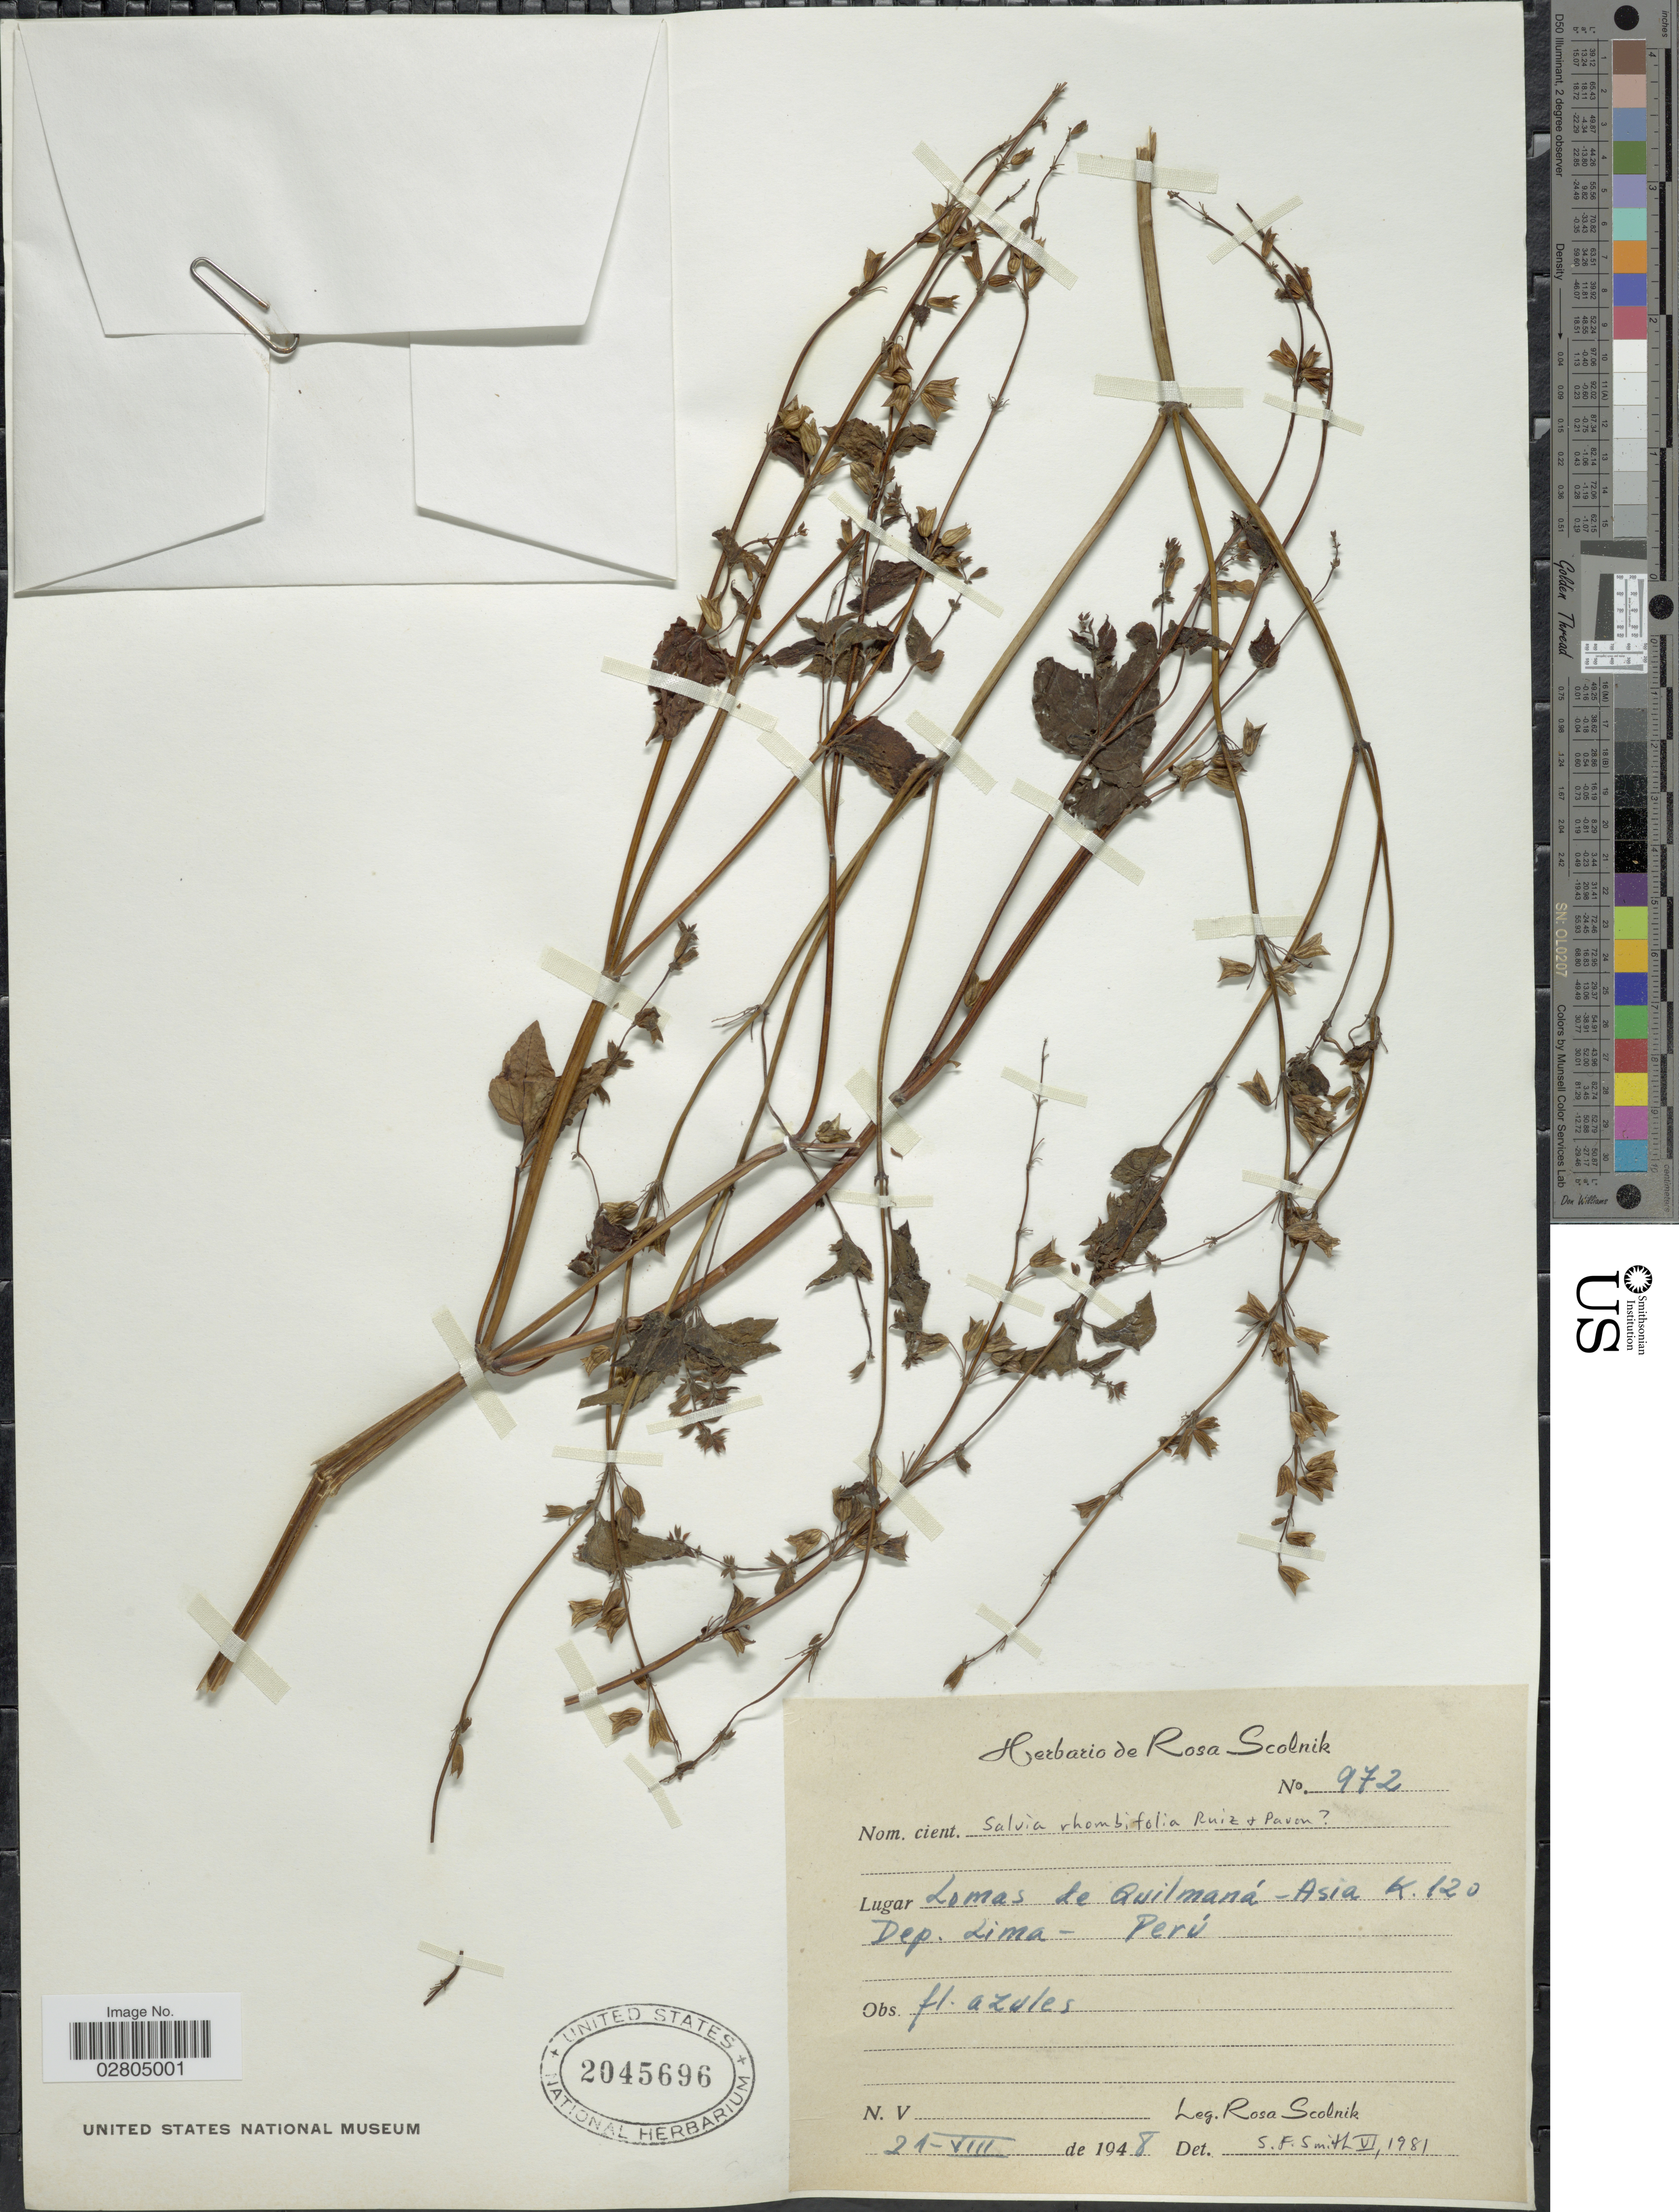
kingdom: Plantae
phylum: Tracheophyta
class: Magnoliopsida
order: Lamiales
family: Lamiaceae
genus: Salvia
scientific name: Salvia rhombifolia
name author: Ruiz & Pav.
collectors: R. Scolnik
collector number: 972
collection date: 1948-08-21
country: Peru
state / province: Lima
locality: Lugar Lomas de Quilmaná-Asia K.120, Dep. Lima.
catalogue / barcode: US 2045696